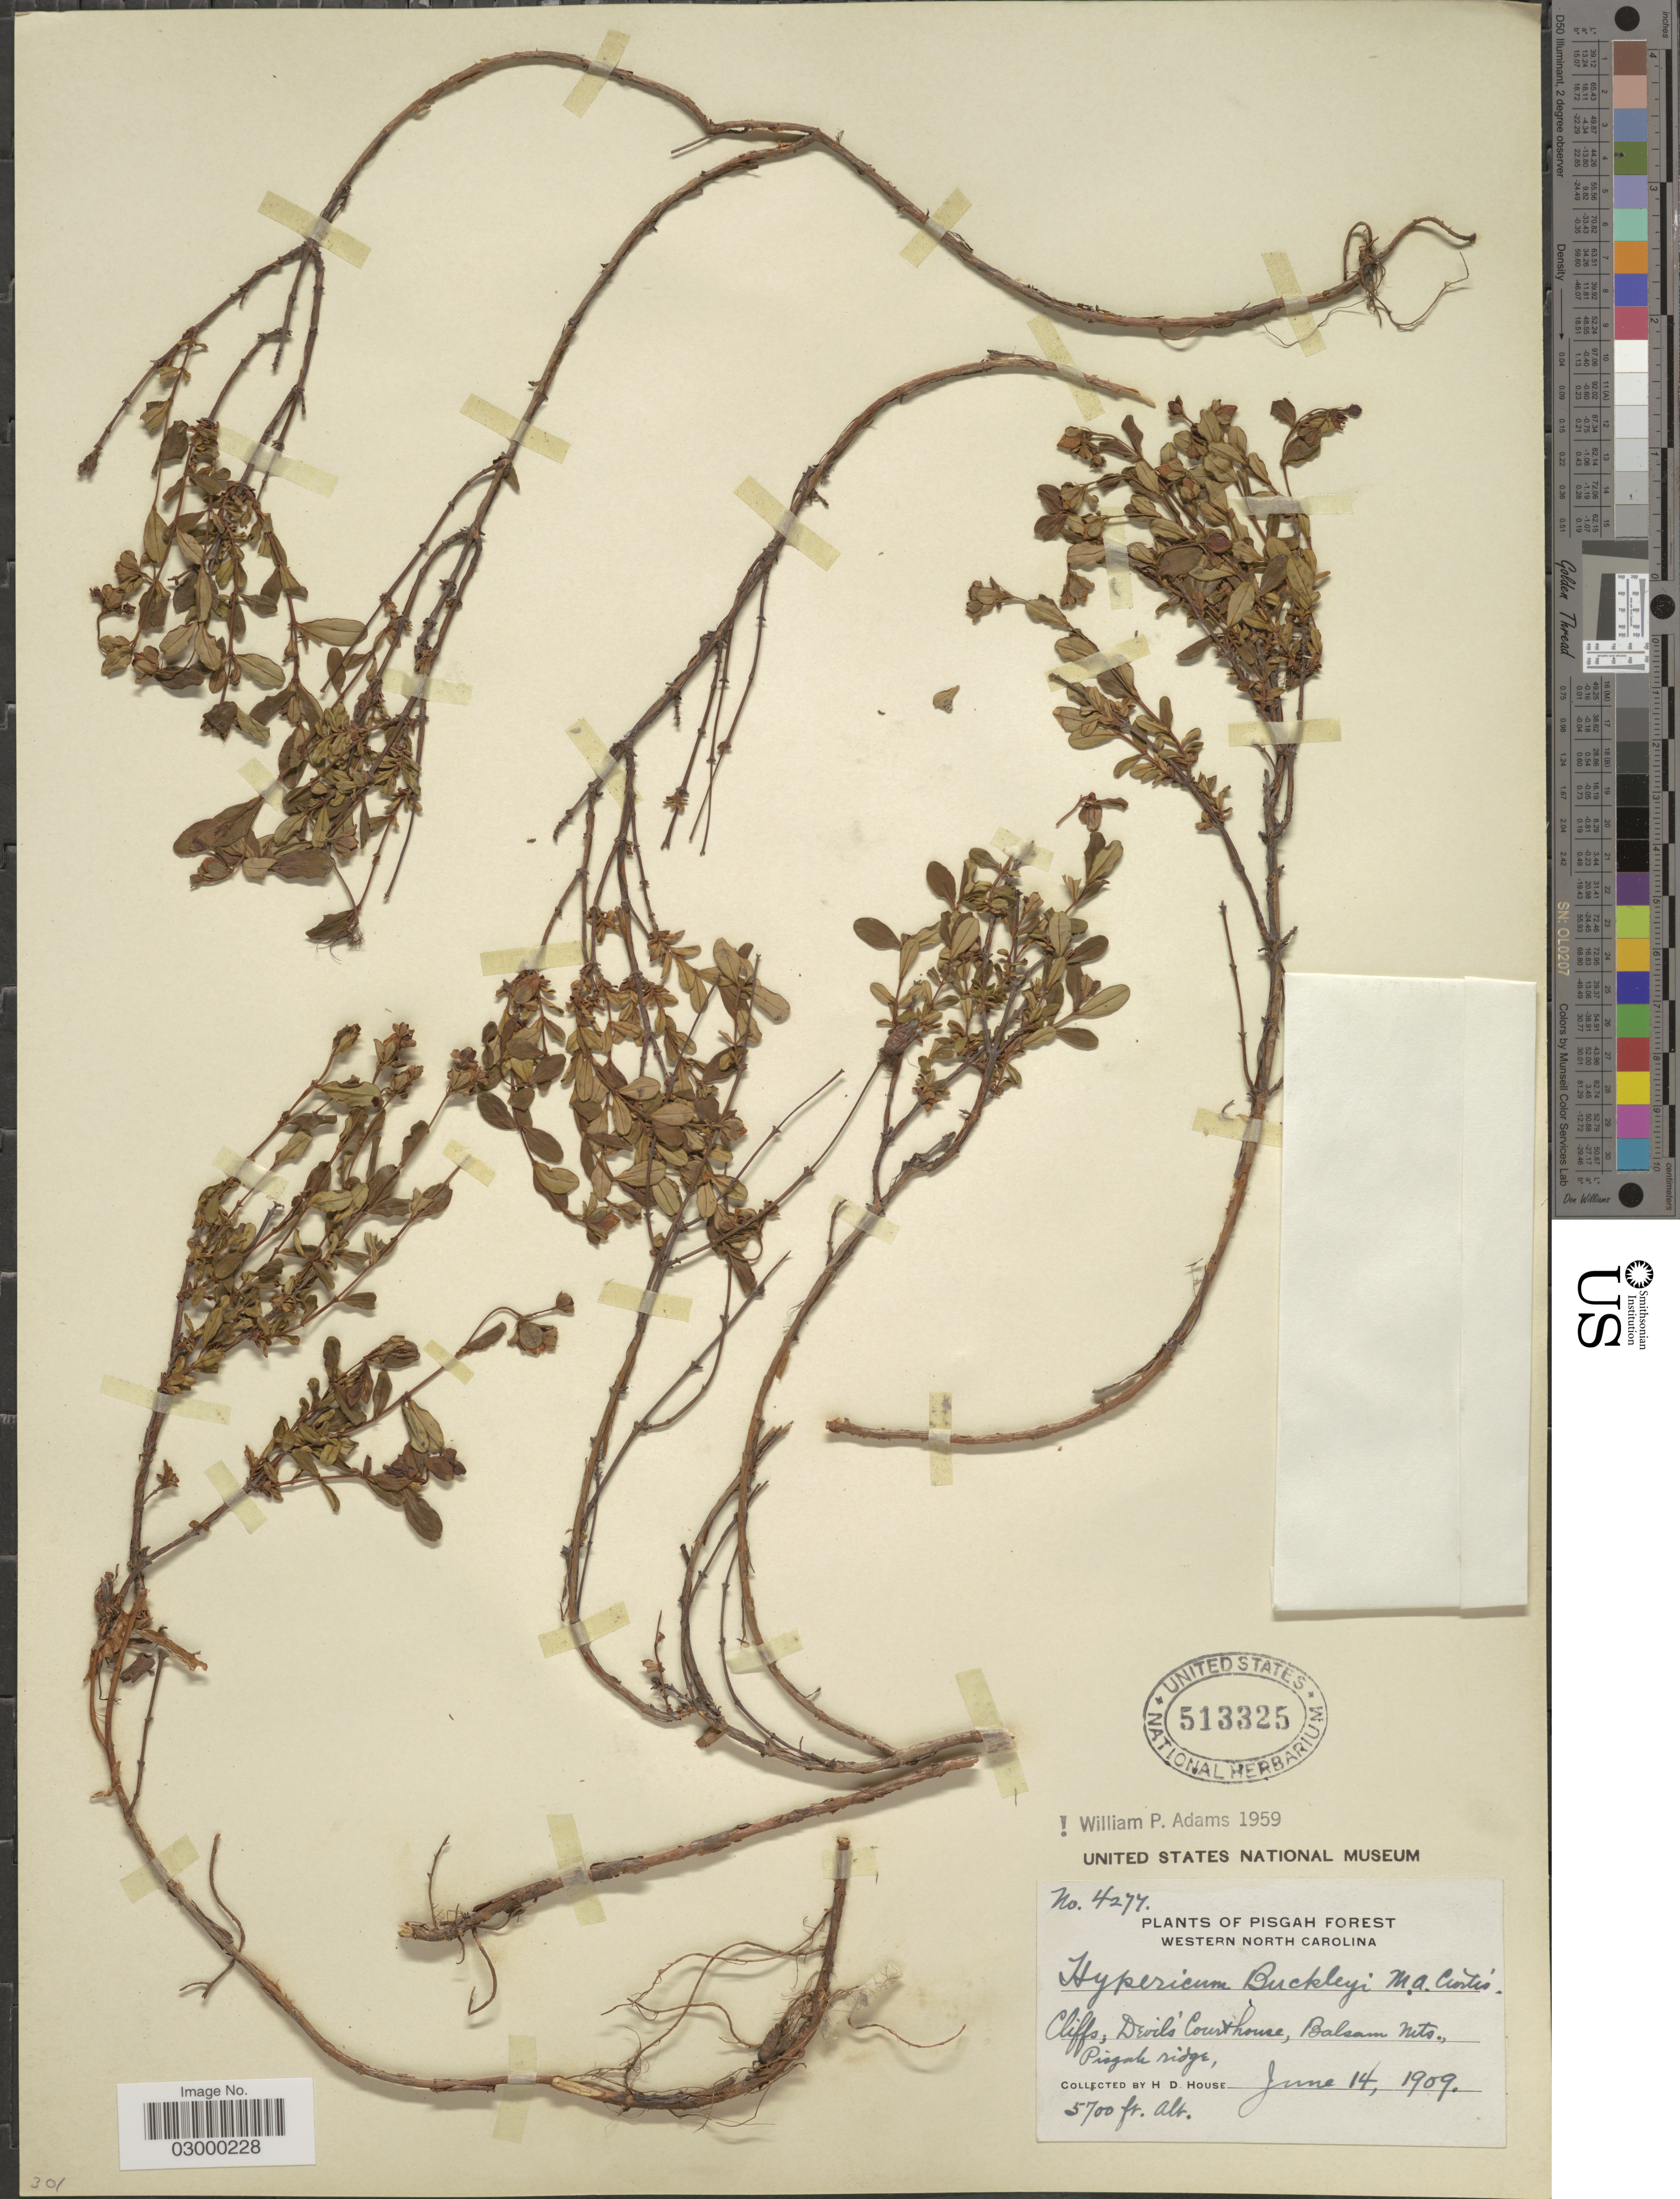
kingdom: Plantae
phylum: Tracheophyta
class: Magnoliopsida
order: Malpighiales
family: Hypericaceae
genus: Hypericum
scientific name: Hypericum buckleyi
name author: M.A. Curtis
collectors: H. D. House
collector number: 4277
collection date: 1909-06-14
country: United States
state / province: North Carolina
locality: Pisgah Forest, Western North Carolina, Cliffs; Devils' Court house, Balsam Mts., Pisgah ridge.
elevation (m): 1737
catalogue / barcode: US 513325